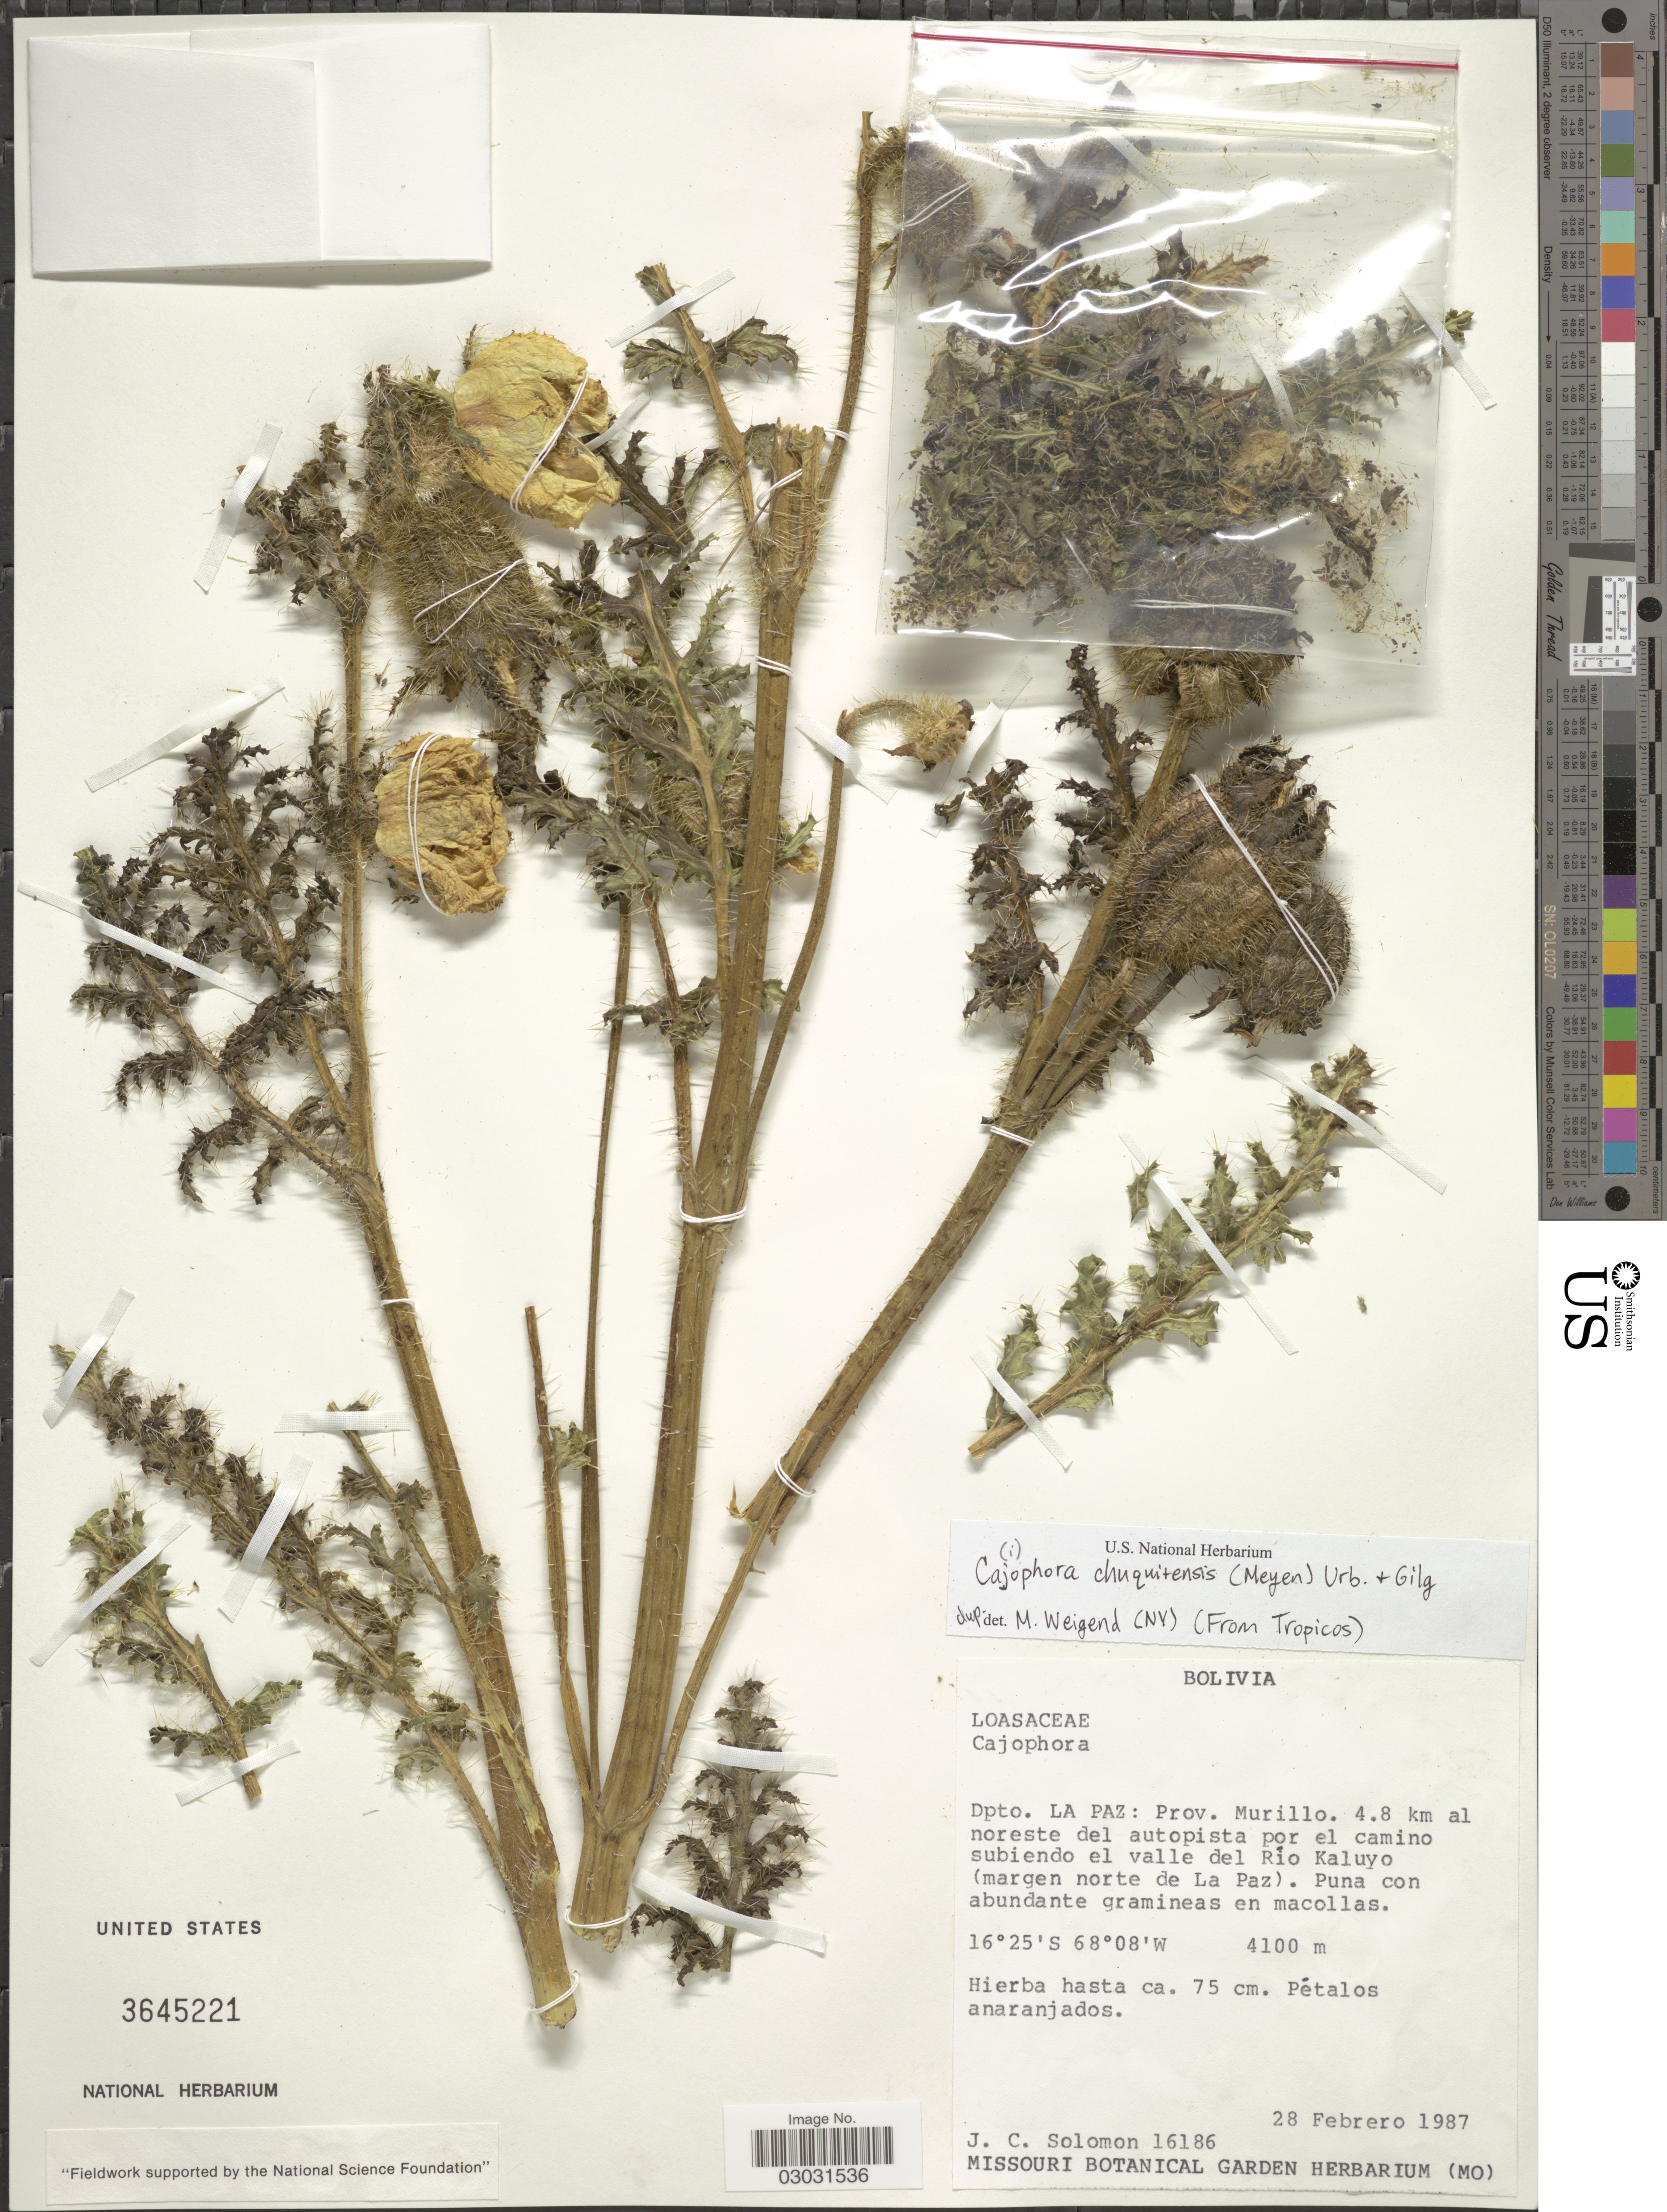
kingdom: Plantae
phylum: Tracheophyta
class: Magnoliopsida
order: Cornales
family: Loasaceae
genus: Caiophora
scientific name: Caiophora chuquitensis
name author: (Meyen) Urb. & Gilg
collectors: J. C. Solomon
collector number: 16186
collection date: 1987-02-28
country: Bolivia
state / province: La Paz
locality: Dpto. La Paz: Prov. Murillo. 4.8 km al noreste del autopista por el camino subiendo el valle del Río Kaluyo (margen norte de La Paz).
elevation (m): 4100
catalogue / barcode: US 3645221